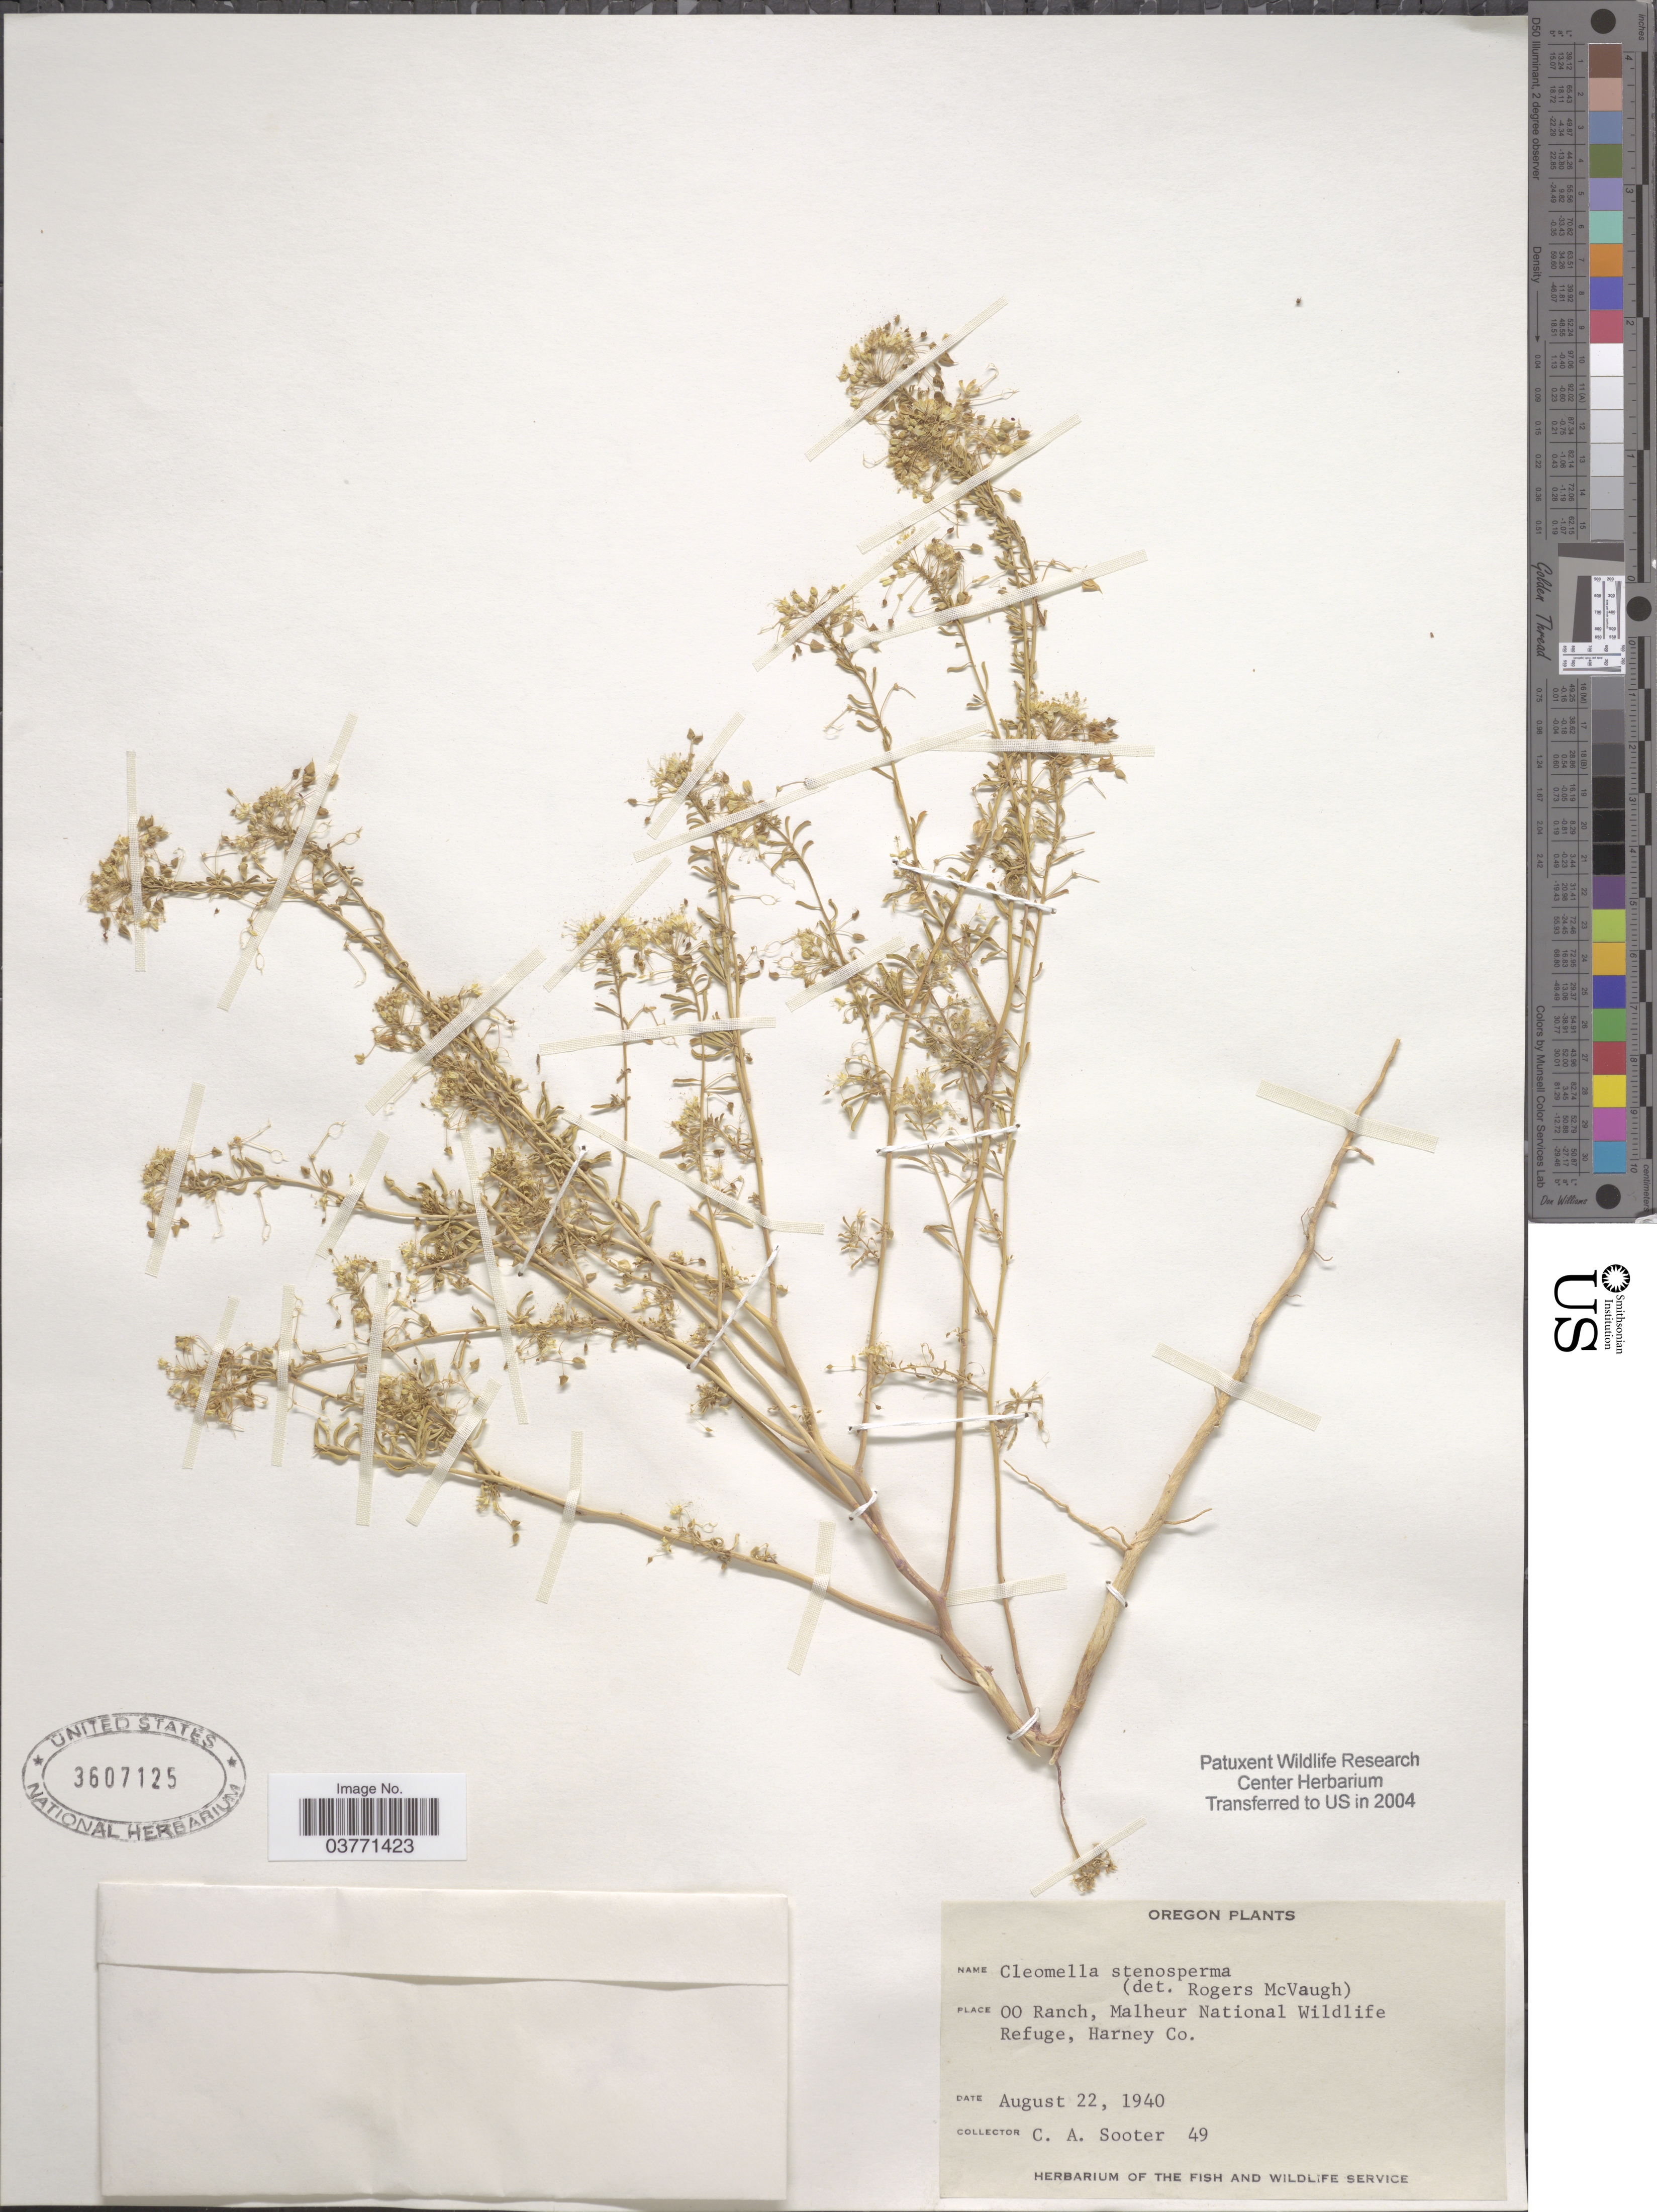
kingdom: Plantae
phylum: Tracheophyta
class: Magnoliopsida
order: Brassicales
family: Cleomaceae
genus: Cleomella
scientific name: Cleomella plocasperma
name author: S. Watson in C. King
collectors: C. Sooter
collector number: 49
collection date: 1940-08-22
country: United States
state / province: Oregon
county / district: Harney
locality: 00 Ranch, Malheur National Wildlife Refuge, Harney Co.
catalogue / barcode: US 3607125